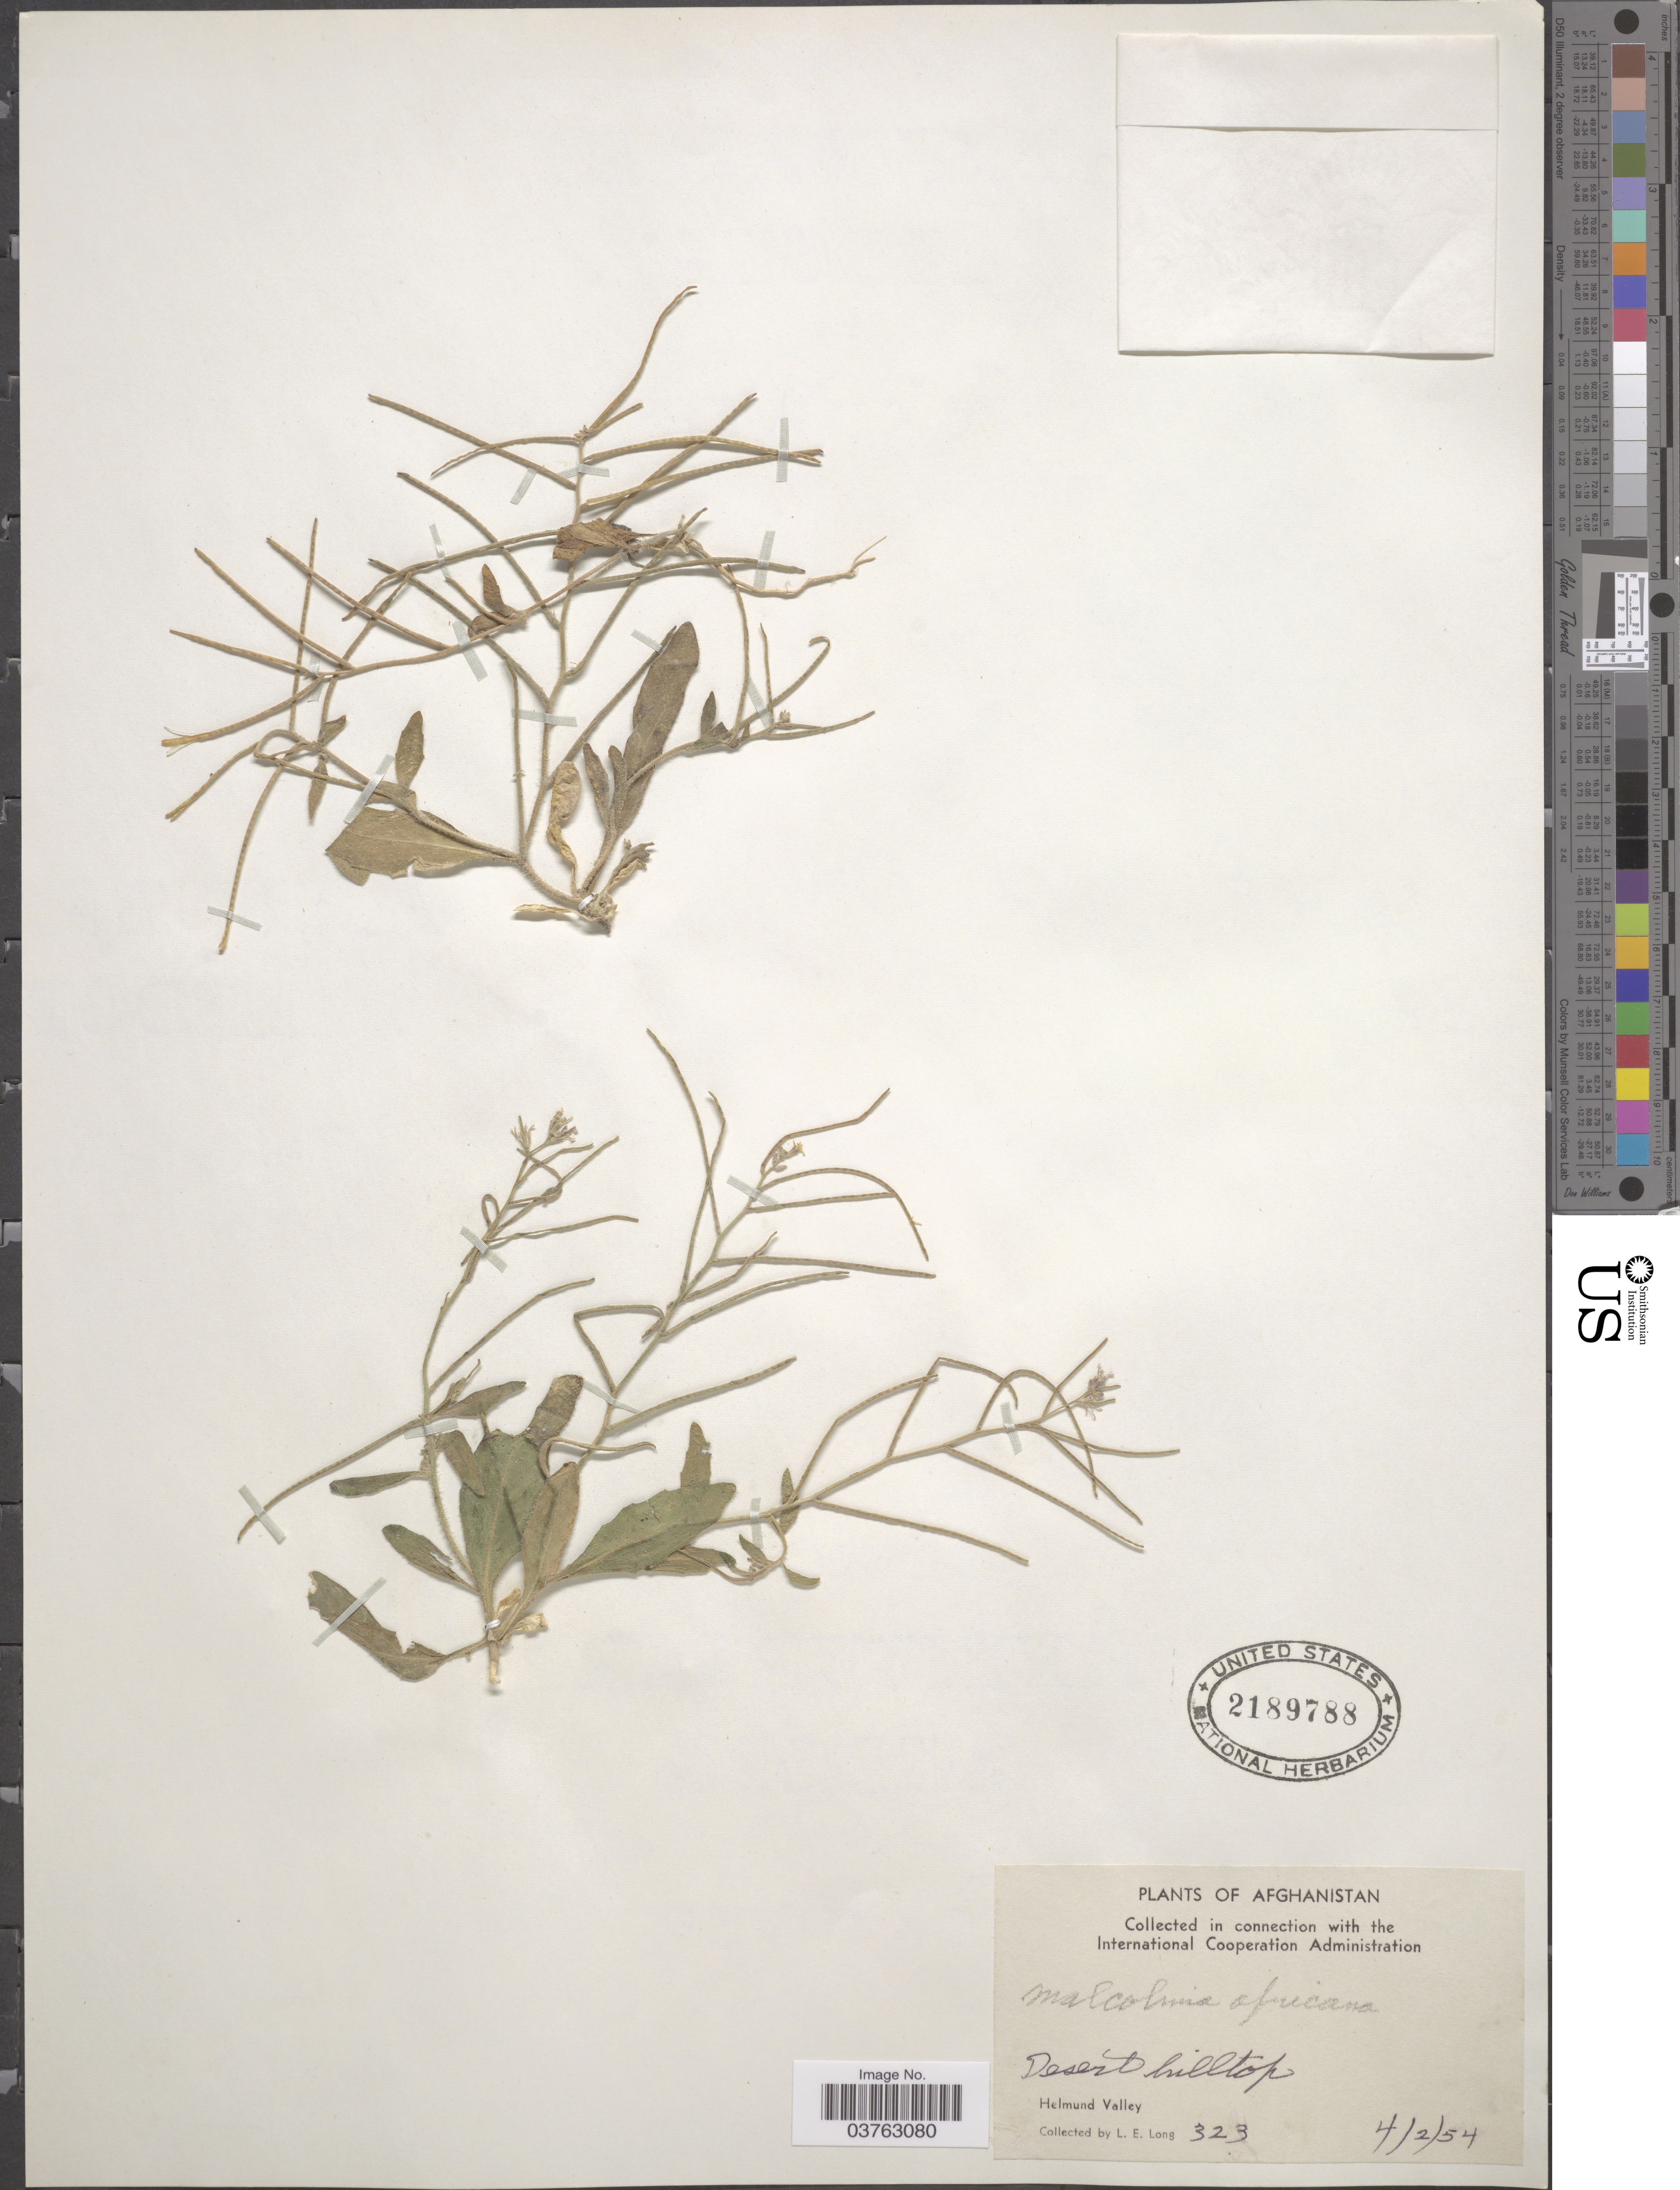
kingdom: Plantae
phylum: Tracheophyta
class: Magnoliopsida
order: Brassicales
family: Brassicaceae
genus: Malcolmia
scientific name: Malcolmia africana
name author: (L.) W.T. Aiton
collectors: L. E. Long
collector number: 323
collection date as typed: Transcribed d/m/y: 4/2/54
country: Afghanistan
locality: Desert hilltop, Helmund Valley.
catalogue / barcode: US 2189788